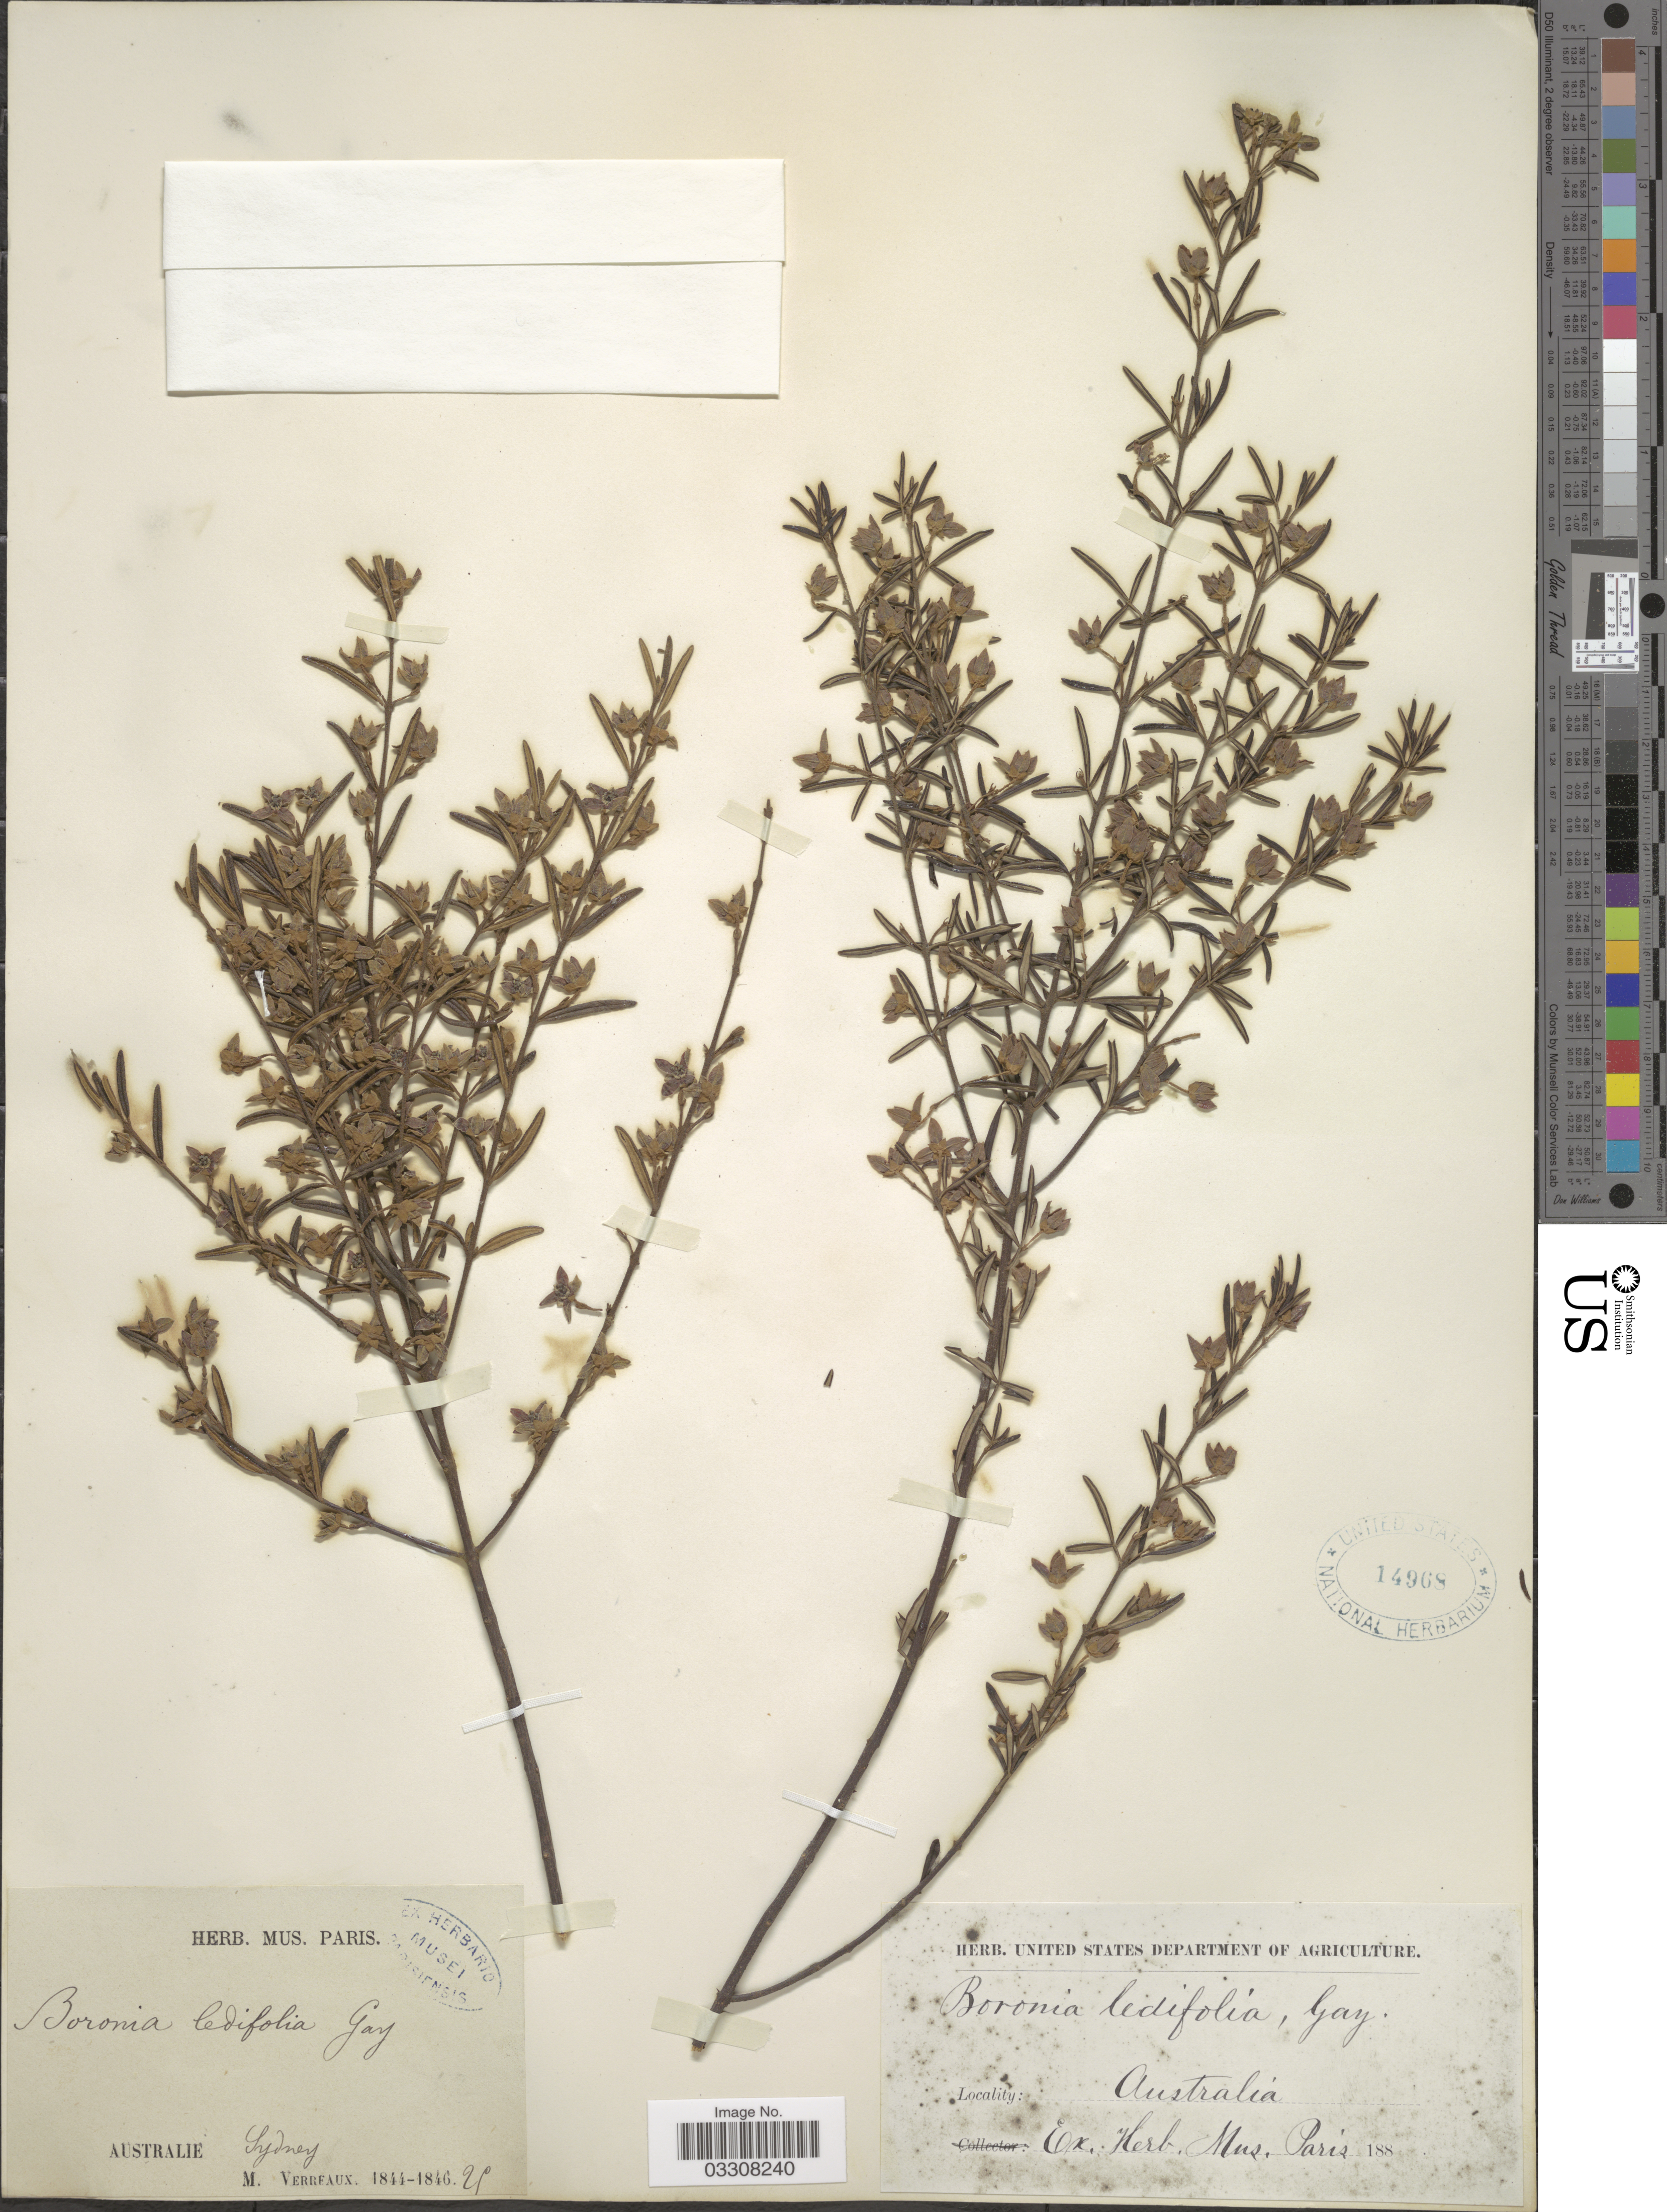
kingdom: Plantae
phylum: Tracheophyta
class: Magnoliopsida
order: Sapindales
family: Rutaceae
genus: Boronia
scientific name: Boronia ledifolia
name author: (Vent.) DC.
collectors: M. Verreaux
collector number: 25*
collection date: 1844/1846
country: Australia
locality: Sydney.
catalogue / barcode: US 14968